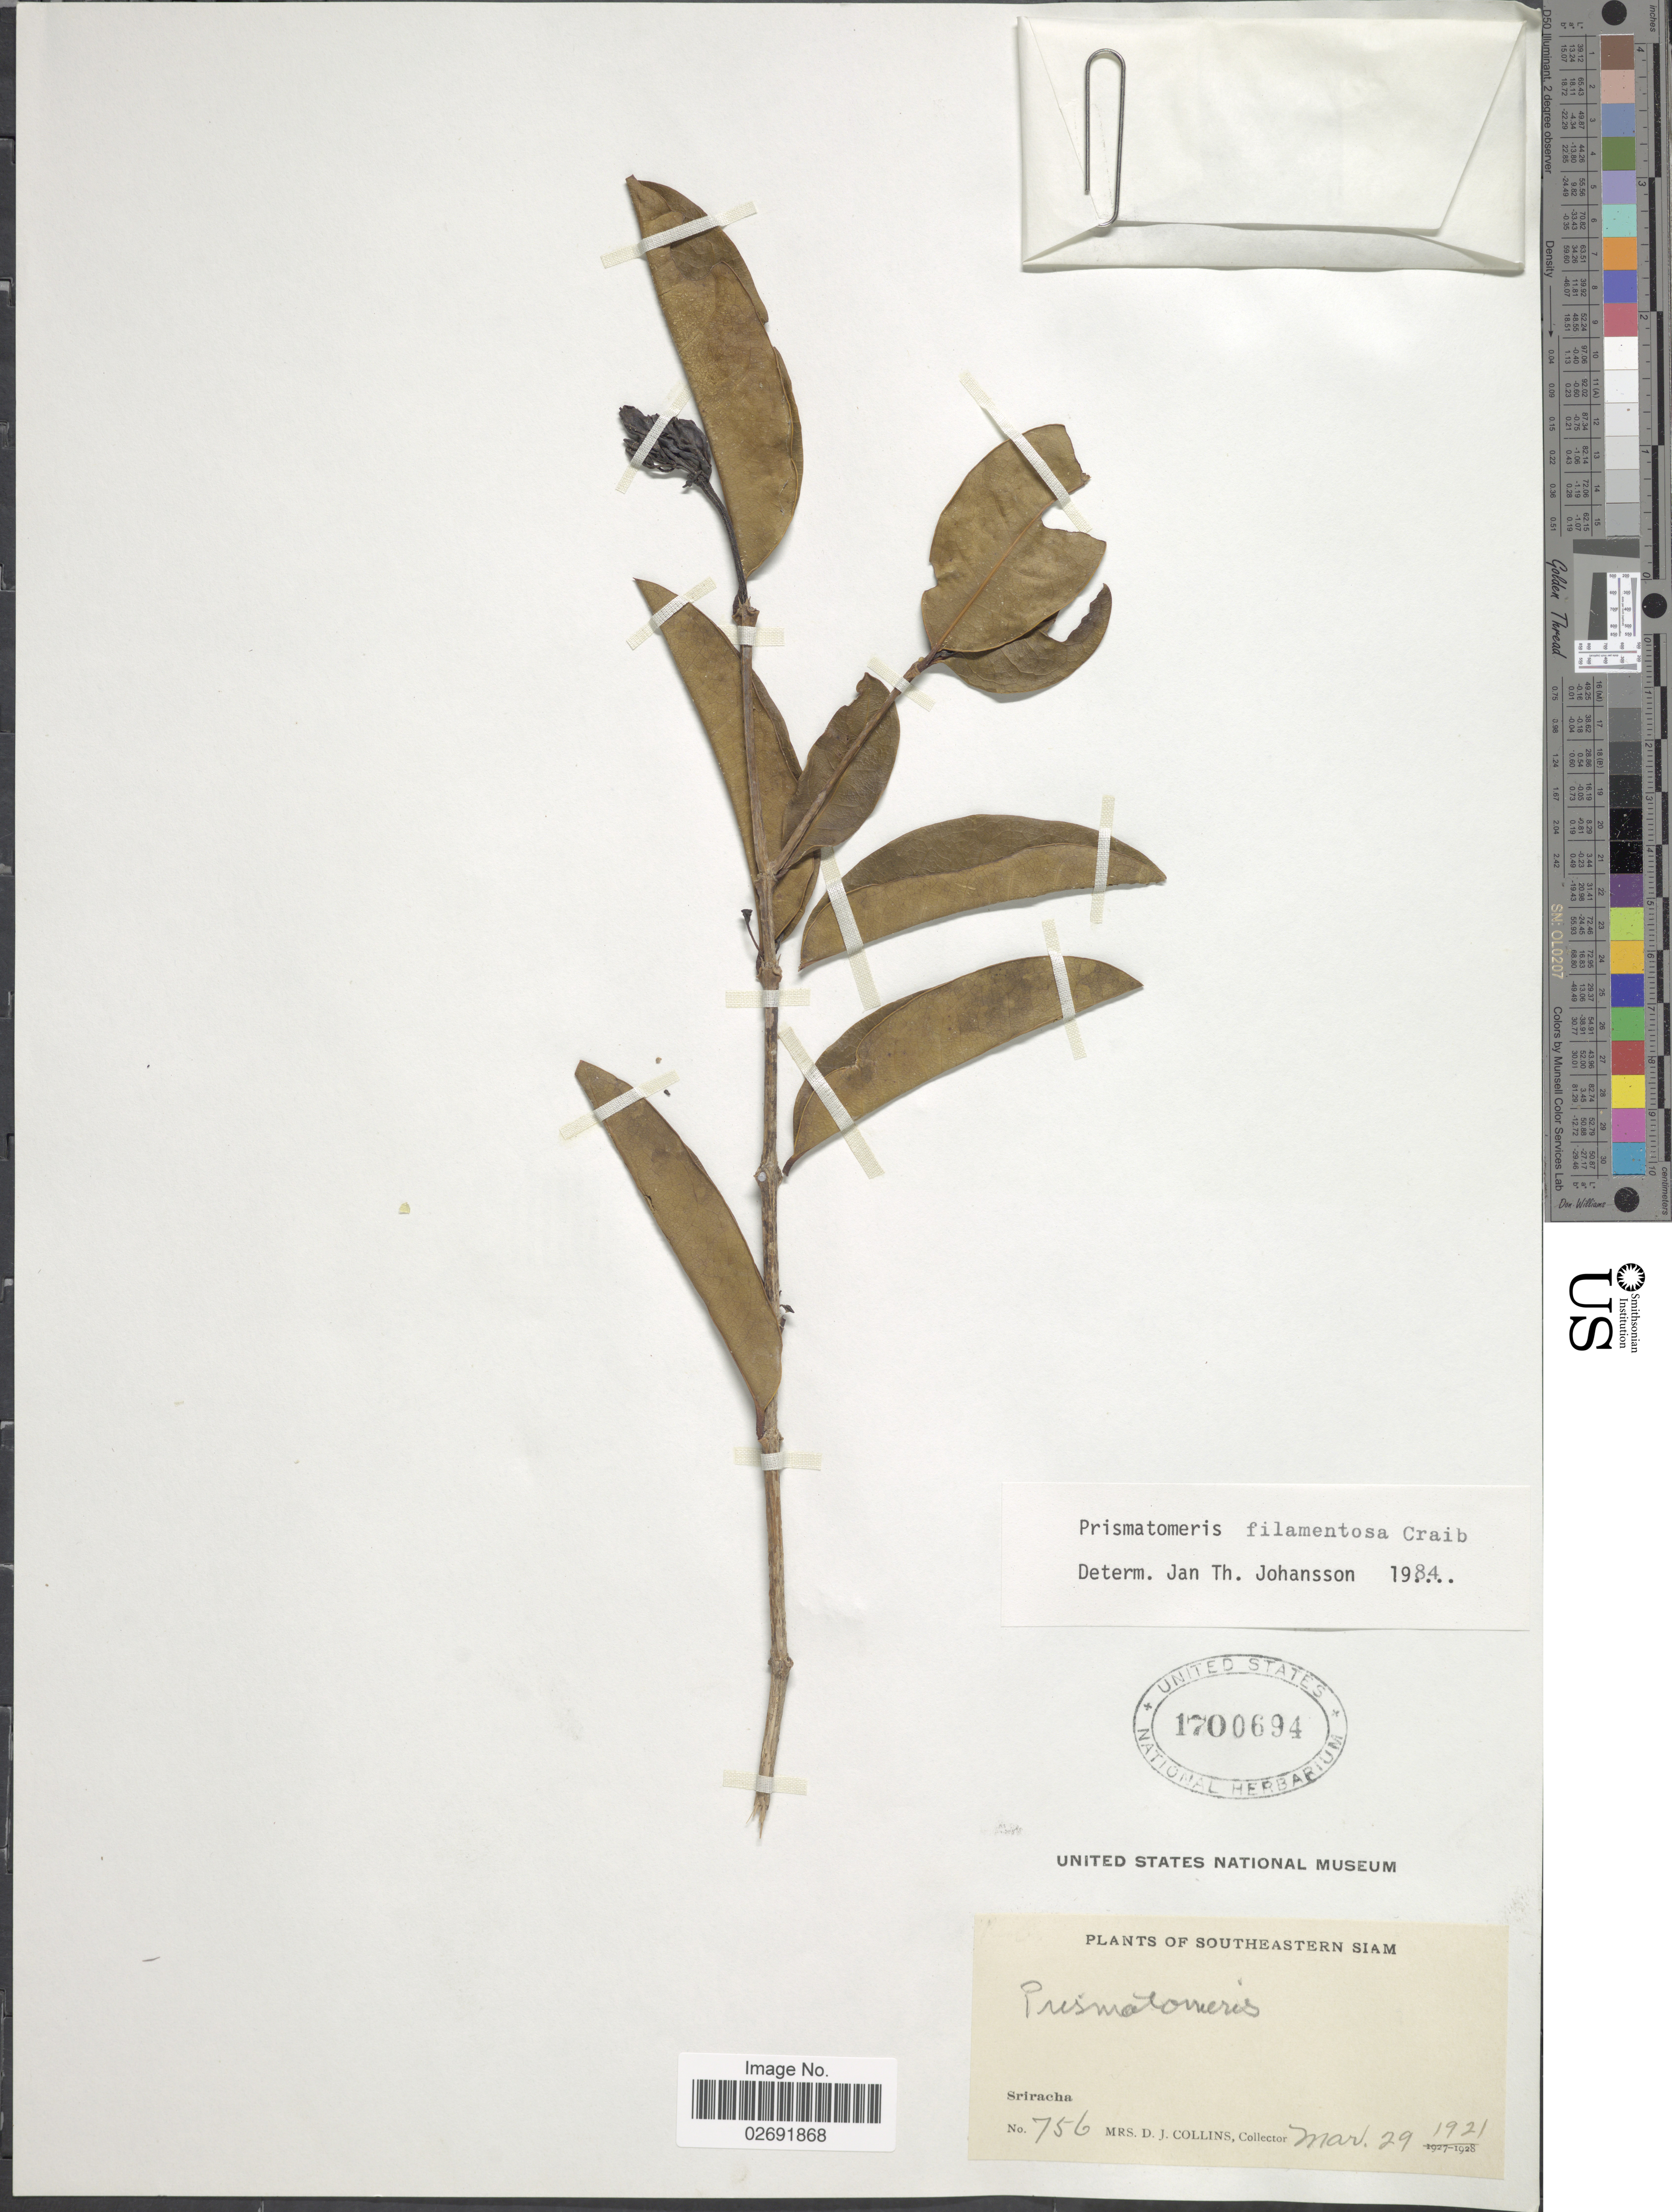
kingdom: Plantae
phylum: Tracheophyta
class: Magnoliopsida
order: Gentianales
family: Rubiaceae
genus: Prismatomeris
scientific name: Prismatomeris filamentosa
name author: Craib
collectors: Mrs. D. J. Collins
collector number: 756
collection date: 1921-03-29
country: Thailand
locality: Southeastern Siam, Sriracha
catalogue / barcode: US 1700694